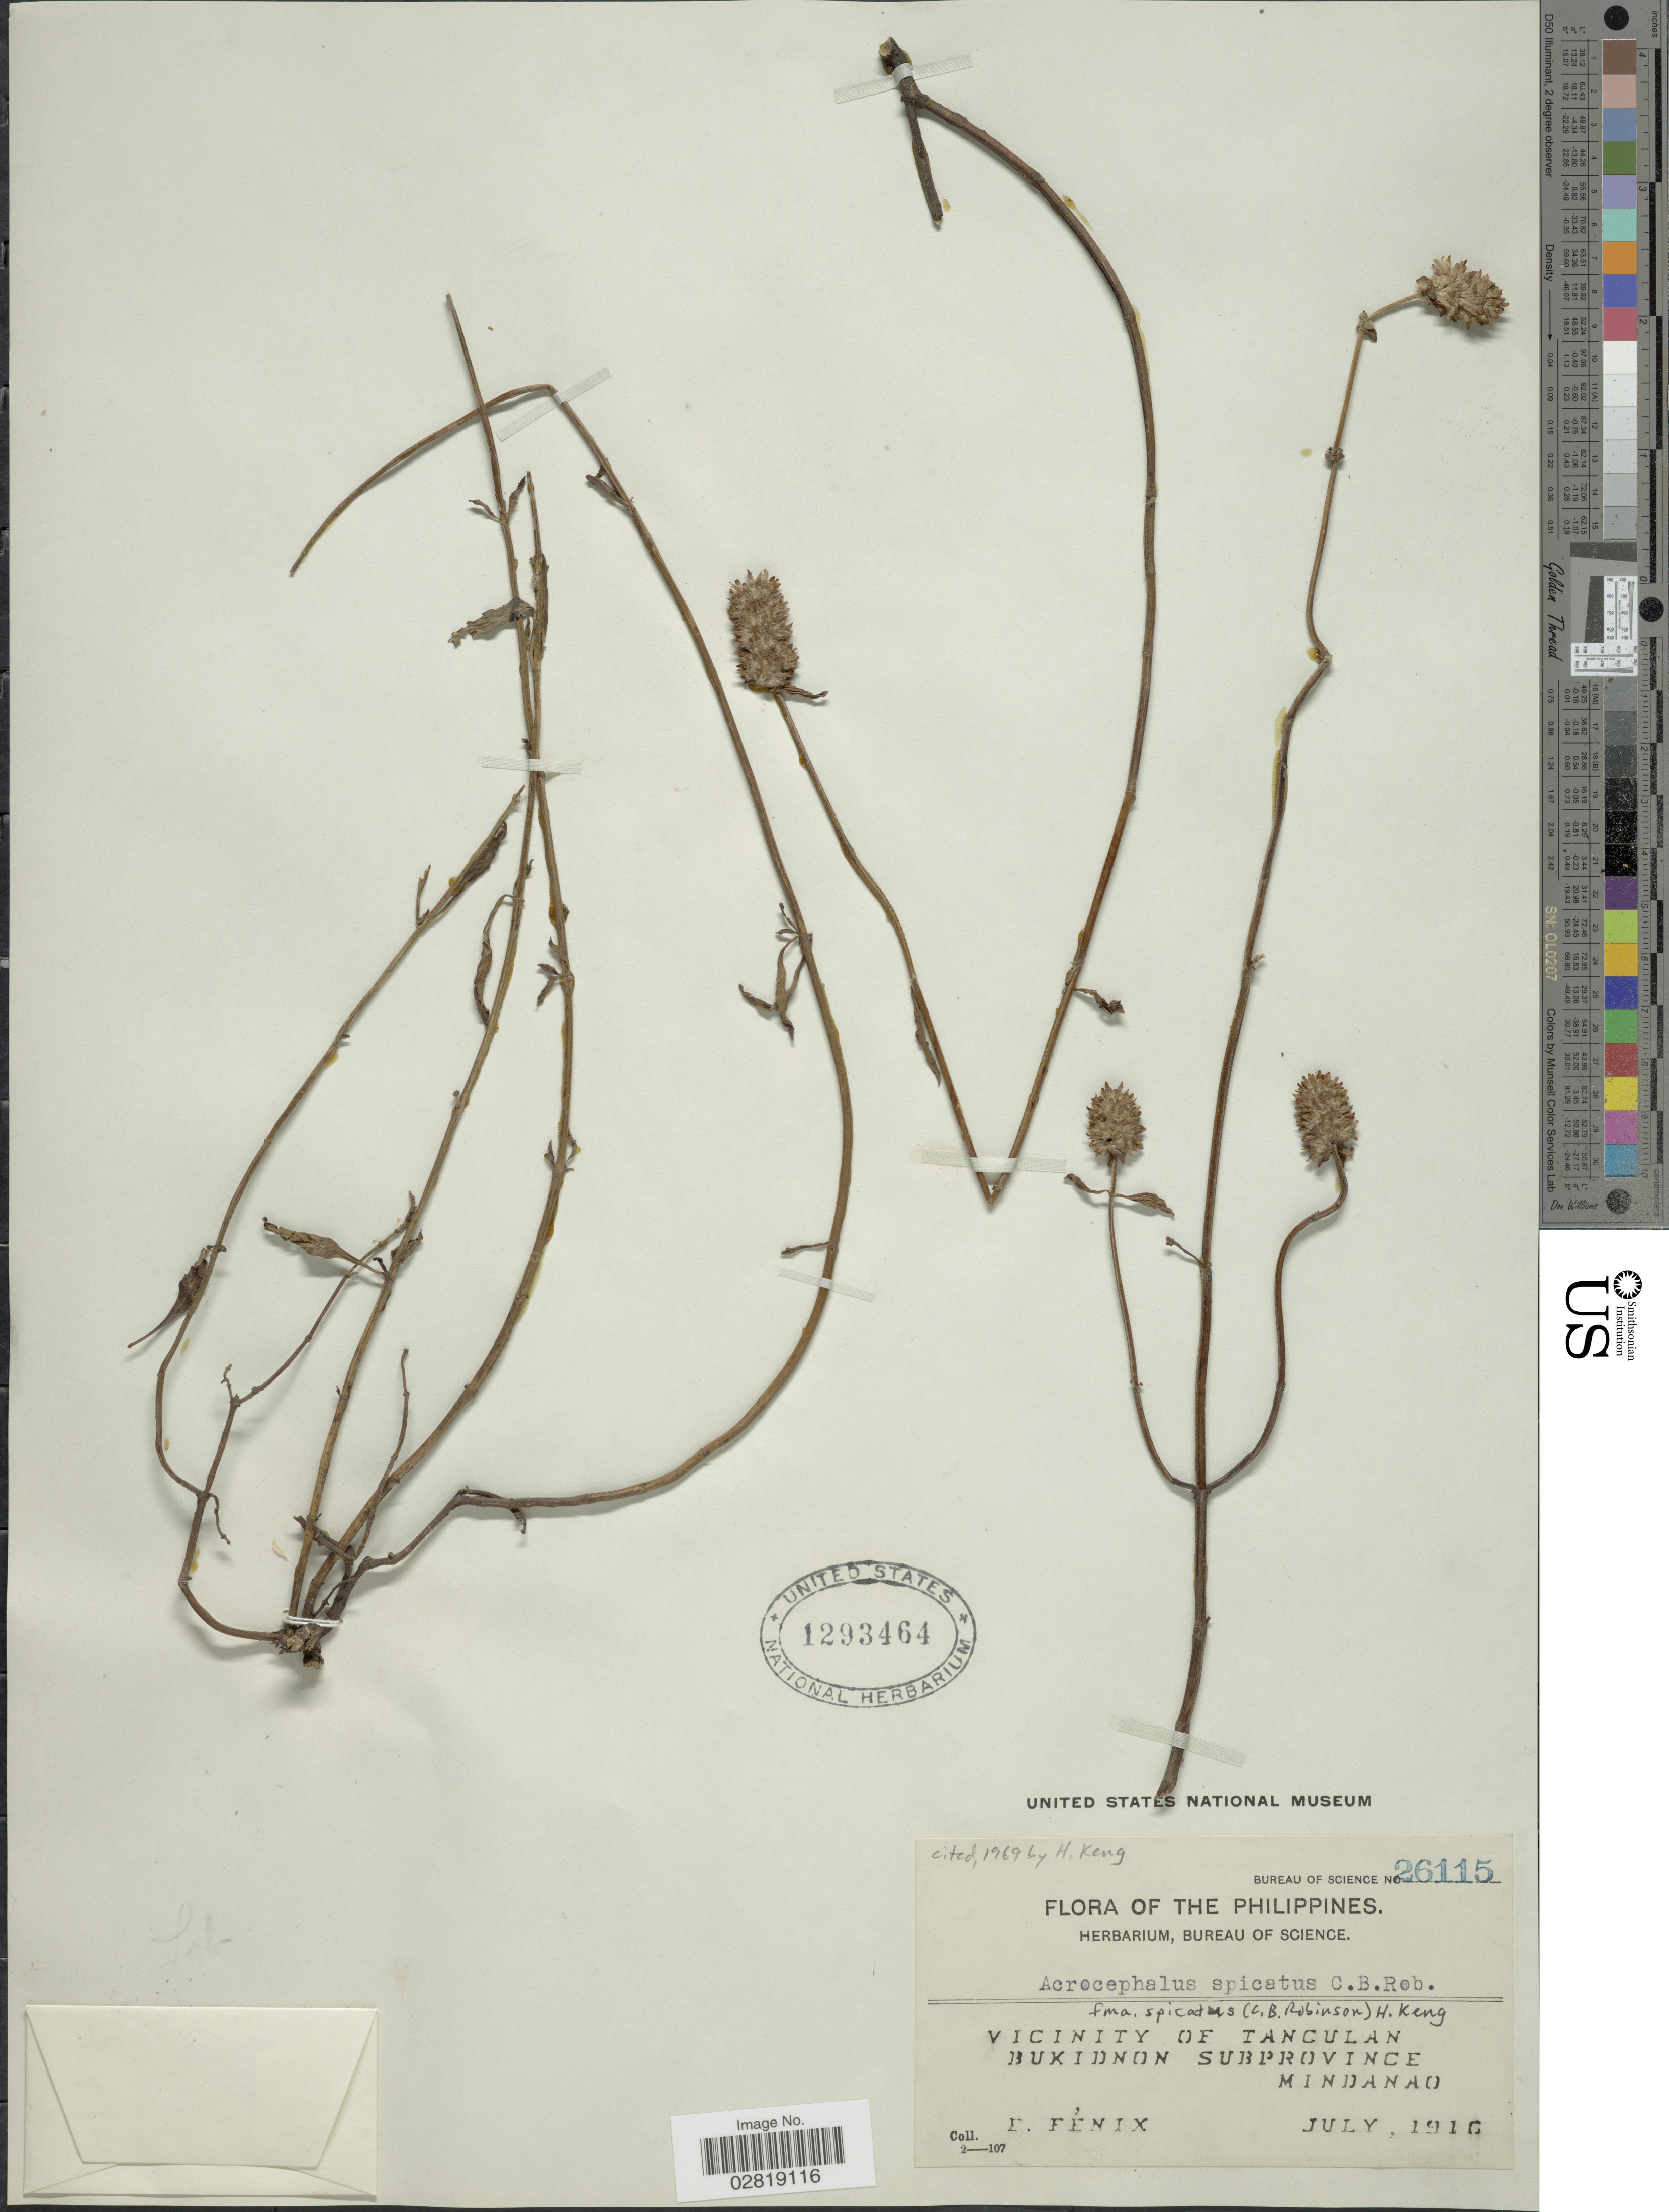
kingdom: Plantae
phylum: Tracheophyta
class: Magnoliopsida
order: Lamiales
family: Lamiaceae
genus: Platostoma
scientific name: Platostoma hispidum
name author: (L.) A.J. Paton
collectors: E. Fénix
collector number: Bureau of Science 26115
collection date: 1916-07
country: Philippines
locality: Vicinity of Tanculan, Bukidnon Subprovince, Mindanao.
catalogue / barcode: US 1293464